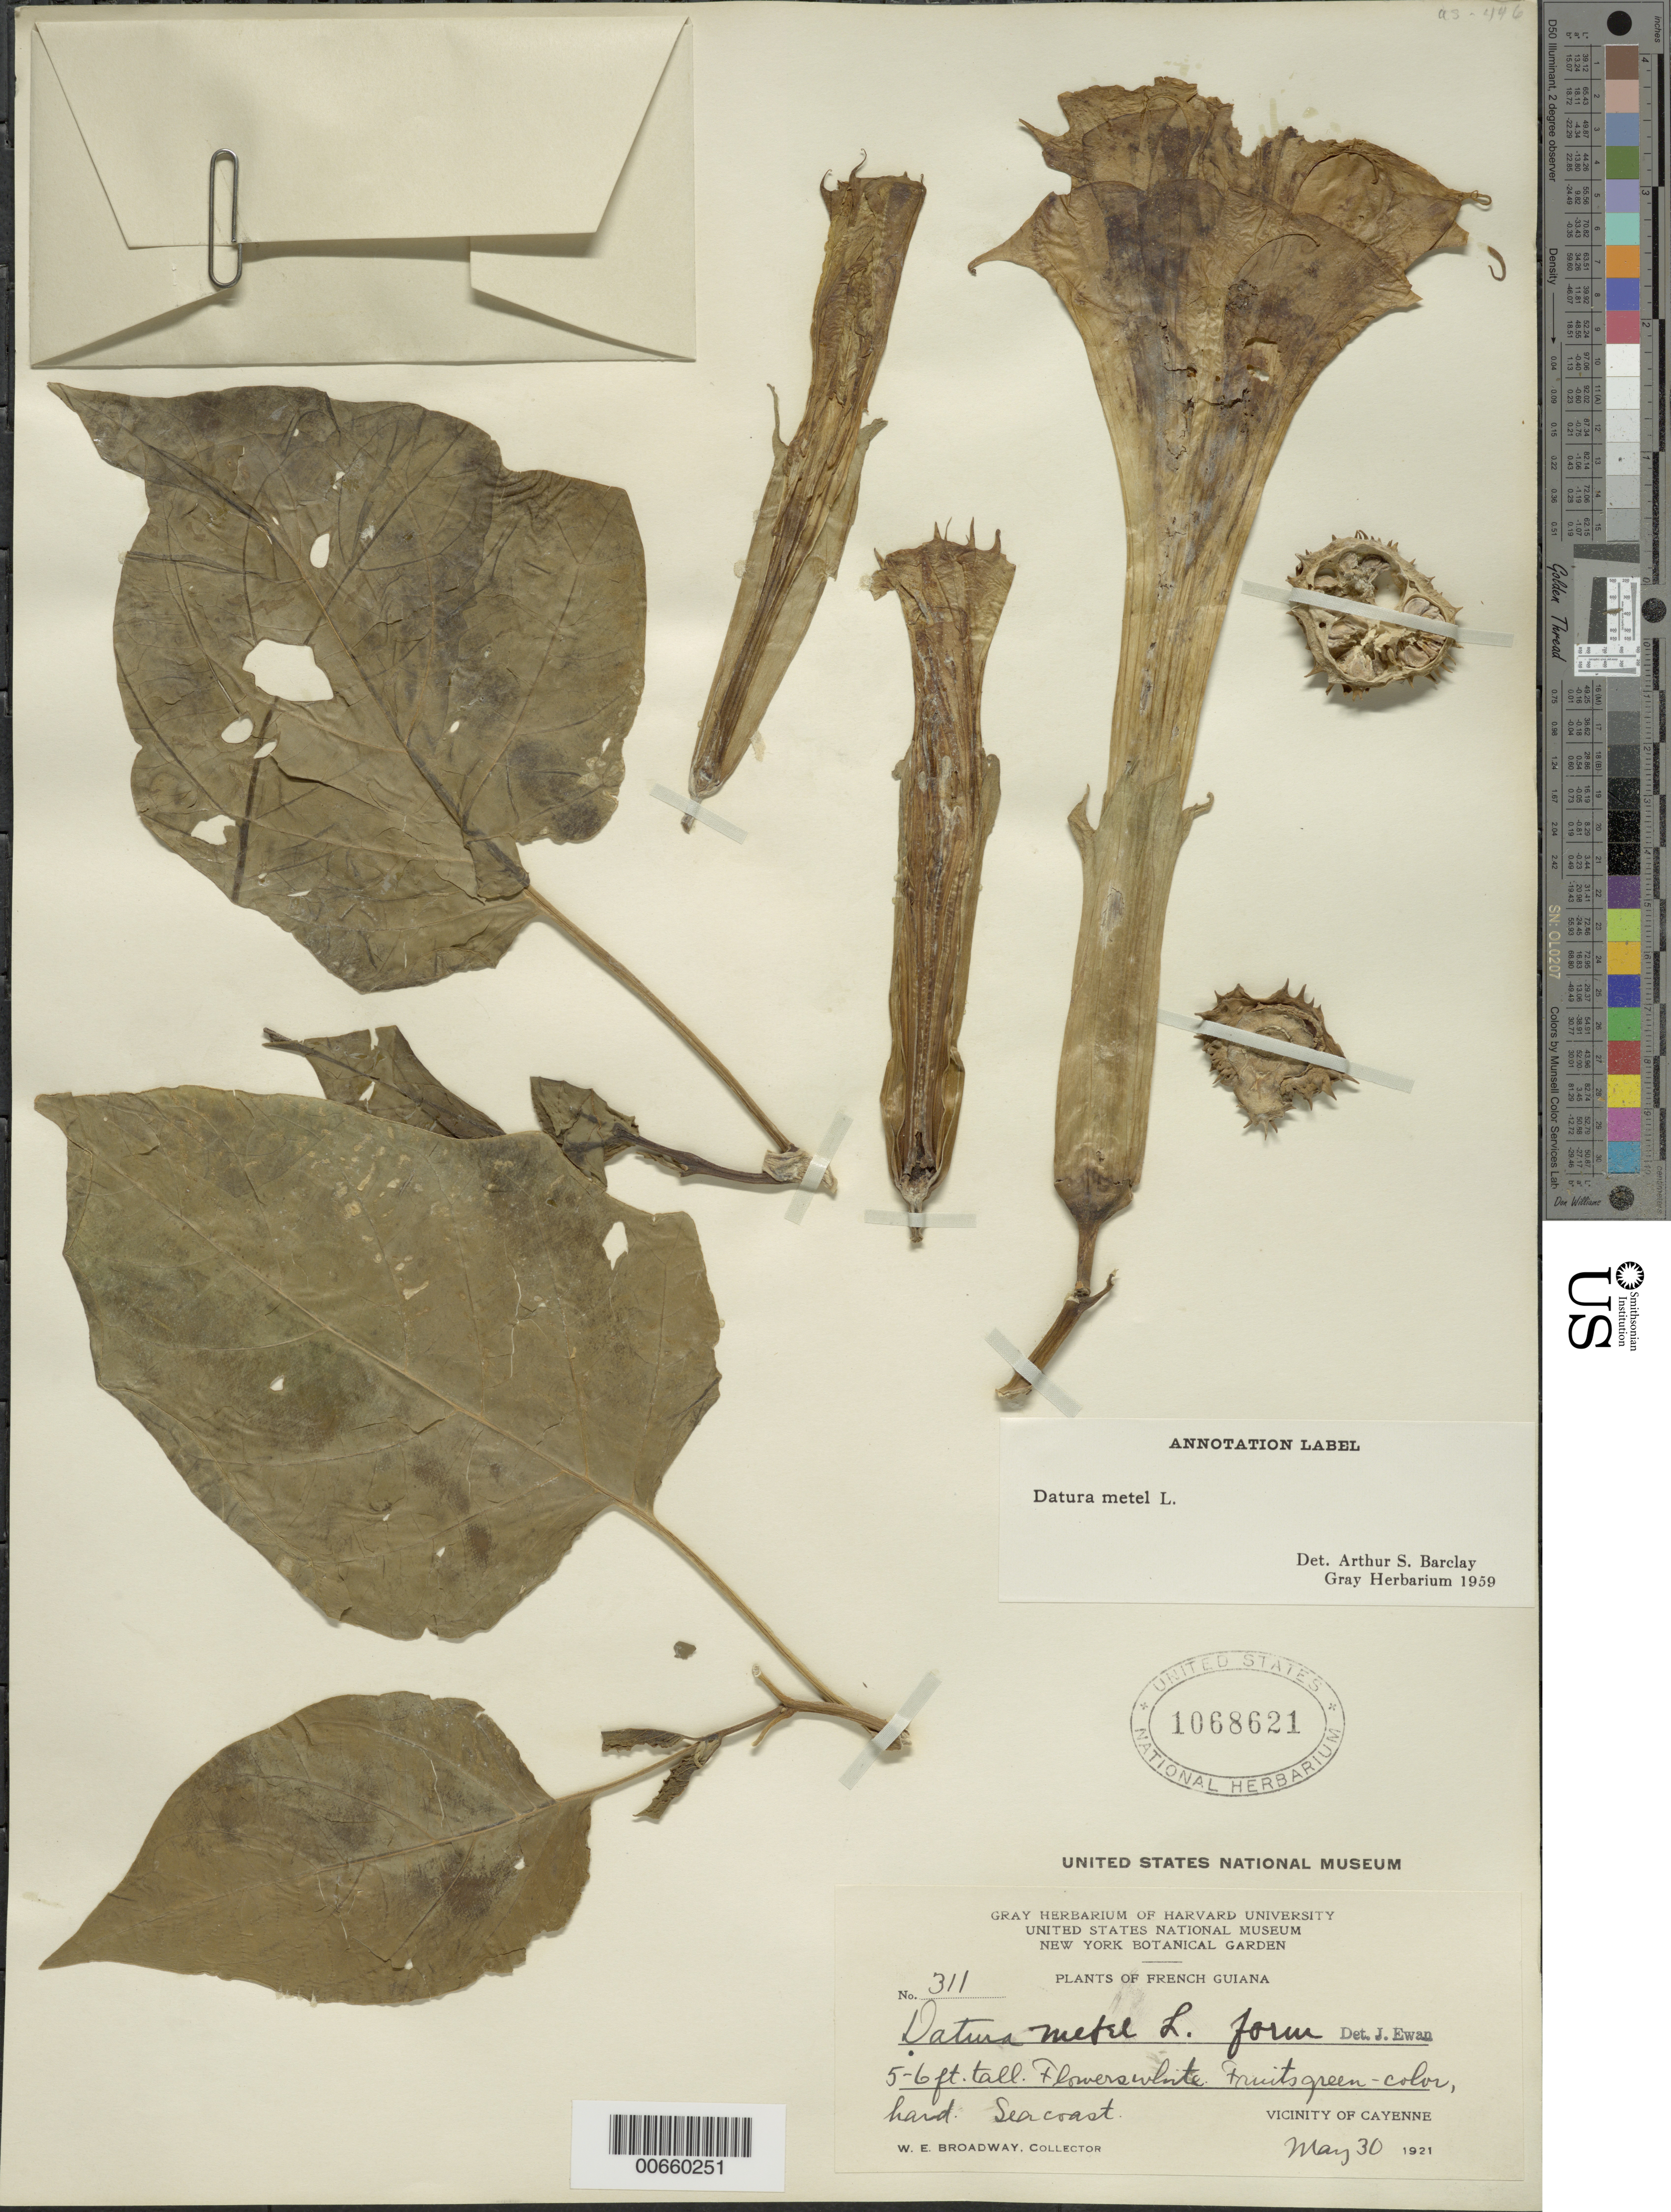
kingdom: Plantae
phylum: Tracheophyta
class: Magnoliopsida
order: Solanales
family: Solanaceae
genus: Datura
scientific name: Datura metel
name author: L.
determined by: Barclay, A. S., (GH), Harvard University Herbaria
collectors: W. E. Broadway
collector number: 311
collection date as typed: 30-May-21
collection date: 1921-05-30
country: French Guiana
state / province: Cayenne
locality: Cayenne, vic.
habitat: Seacoast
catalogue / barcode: US 1068621